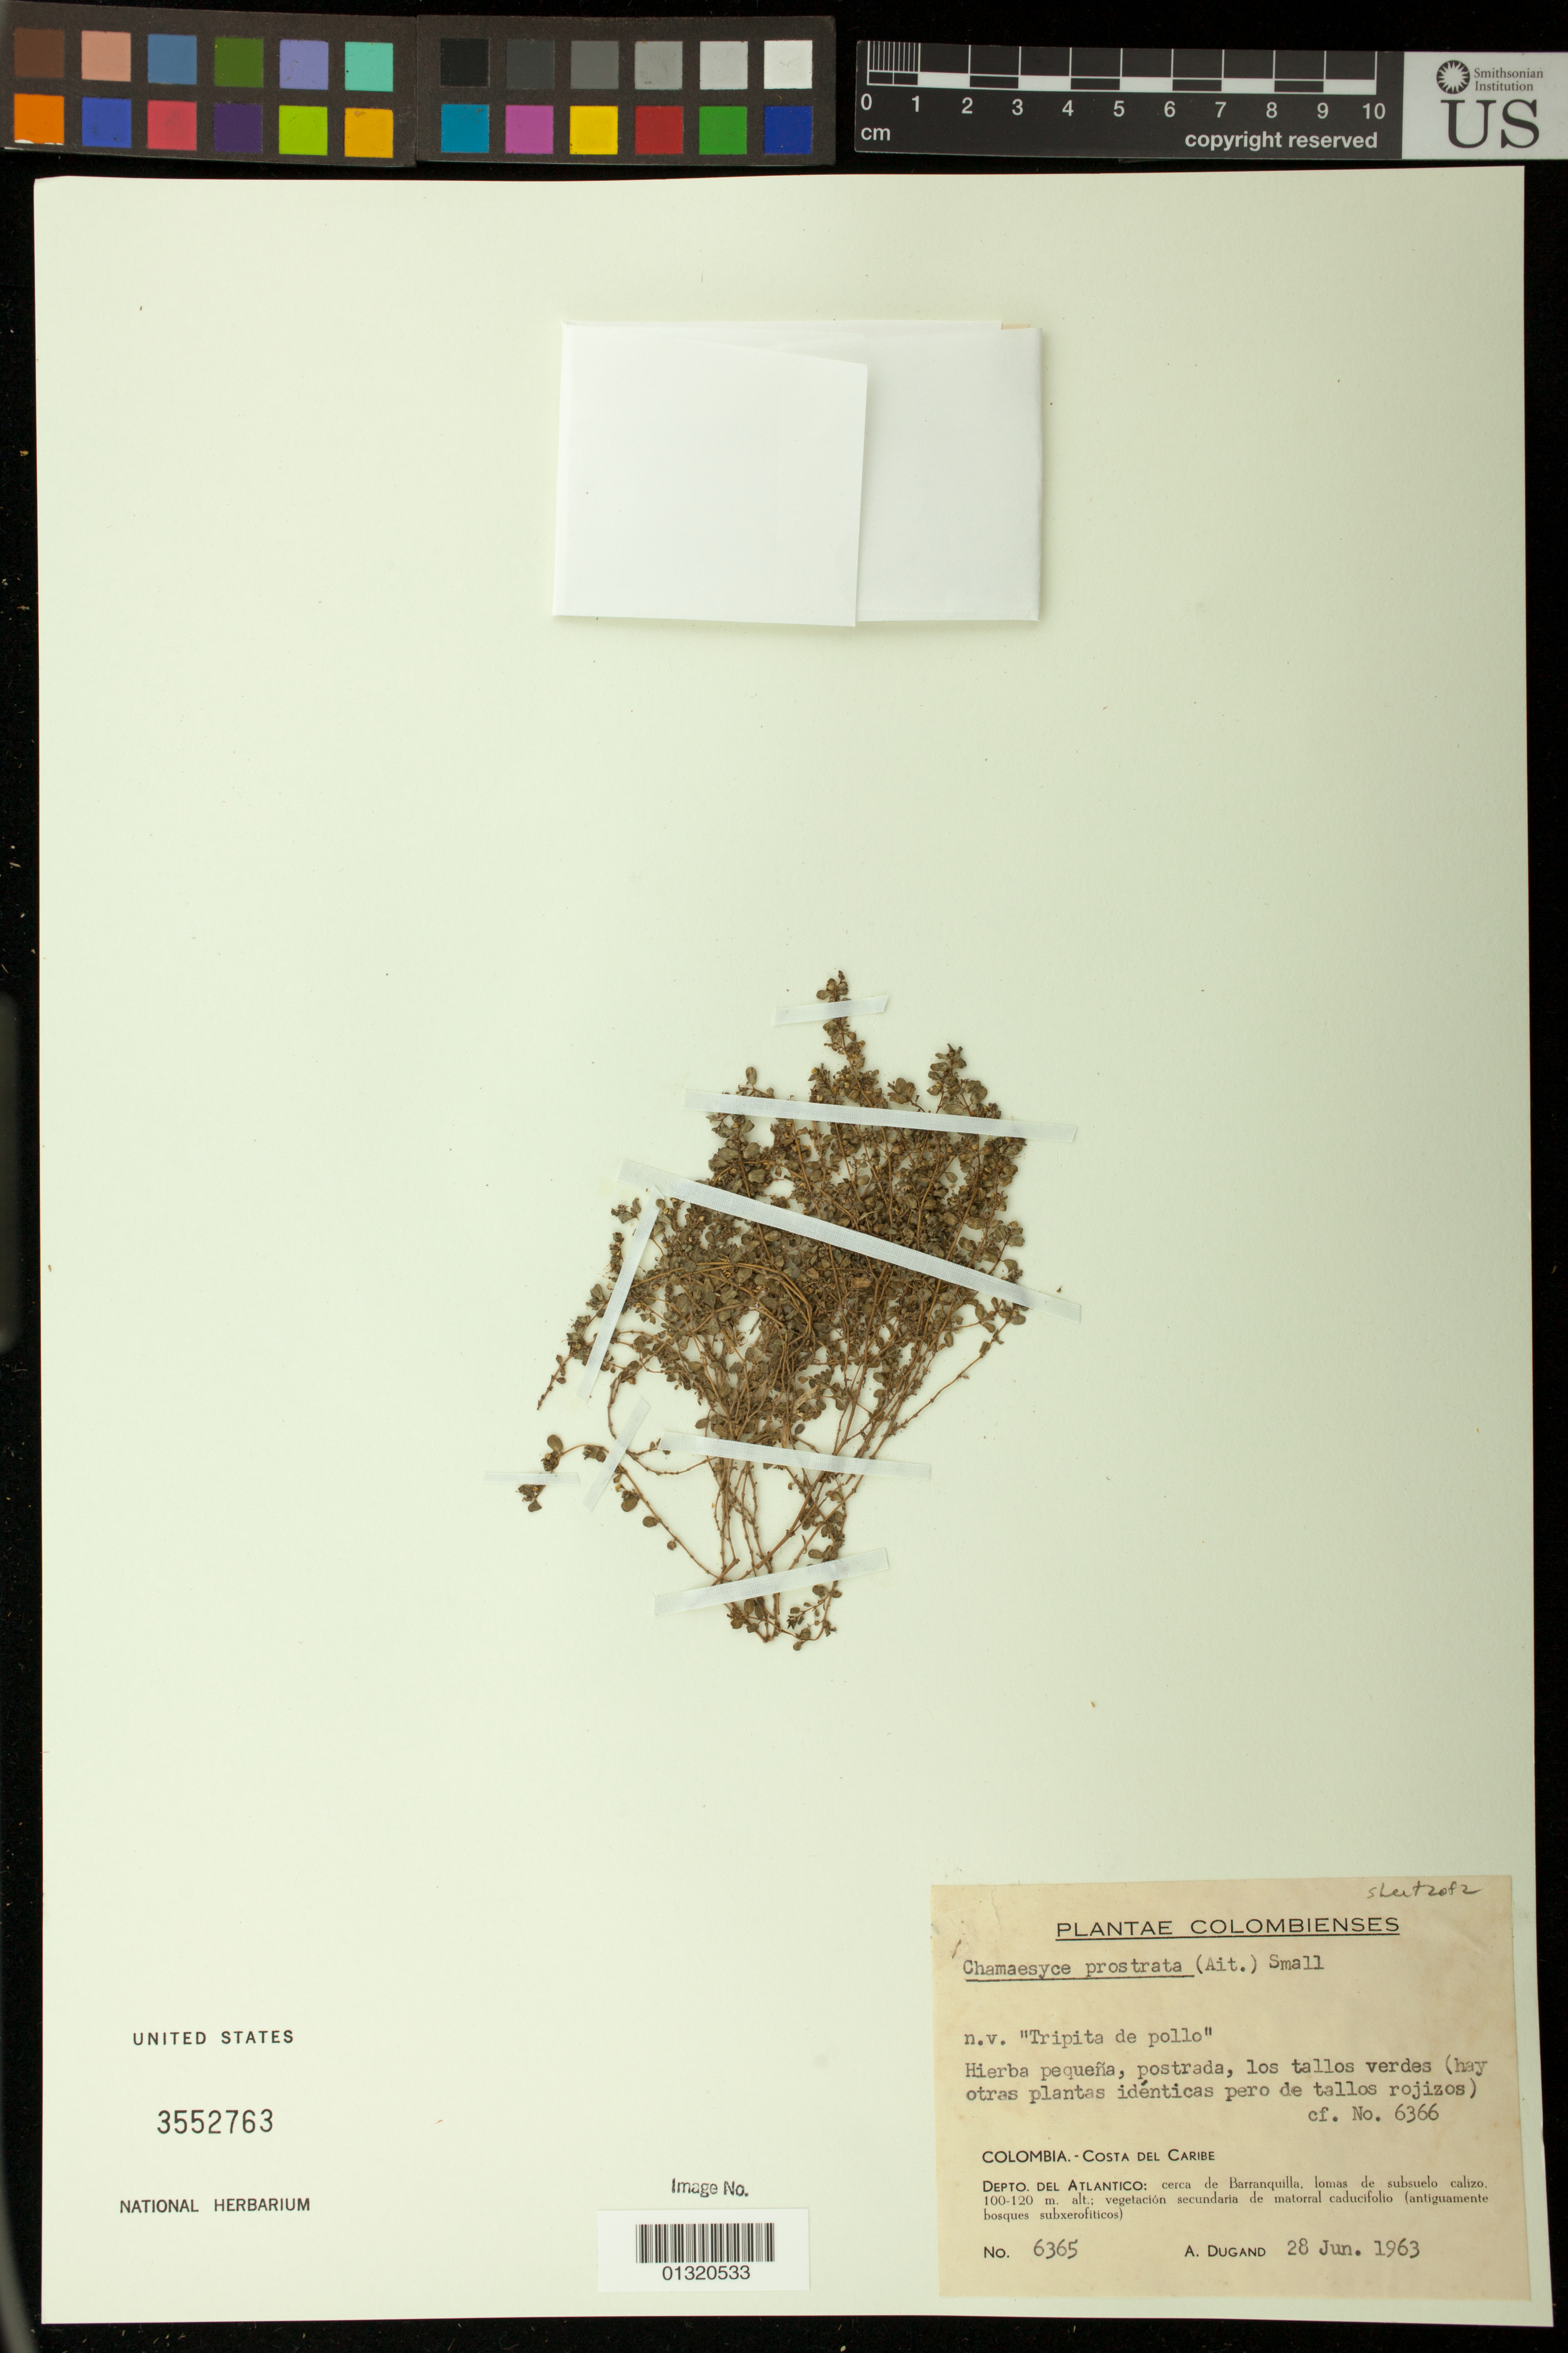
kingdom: Plantae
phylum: Tracheophyta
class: Magnoliopsida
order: Malpighiales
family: Euphorbiaceae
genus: Euphorbia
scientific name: Euphorbia prostrata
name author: Aiton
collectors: A. Dugand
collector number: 6365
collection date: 1963-06-28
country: Colombia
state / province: Atlántico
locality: Costa Del Caribe; cerca de Barranquilla, lomas de subsuelo calizo,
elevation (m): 100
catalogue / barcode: US 3552763